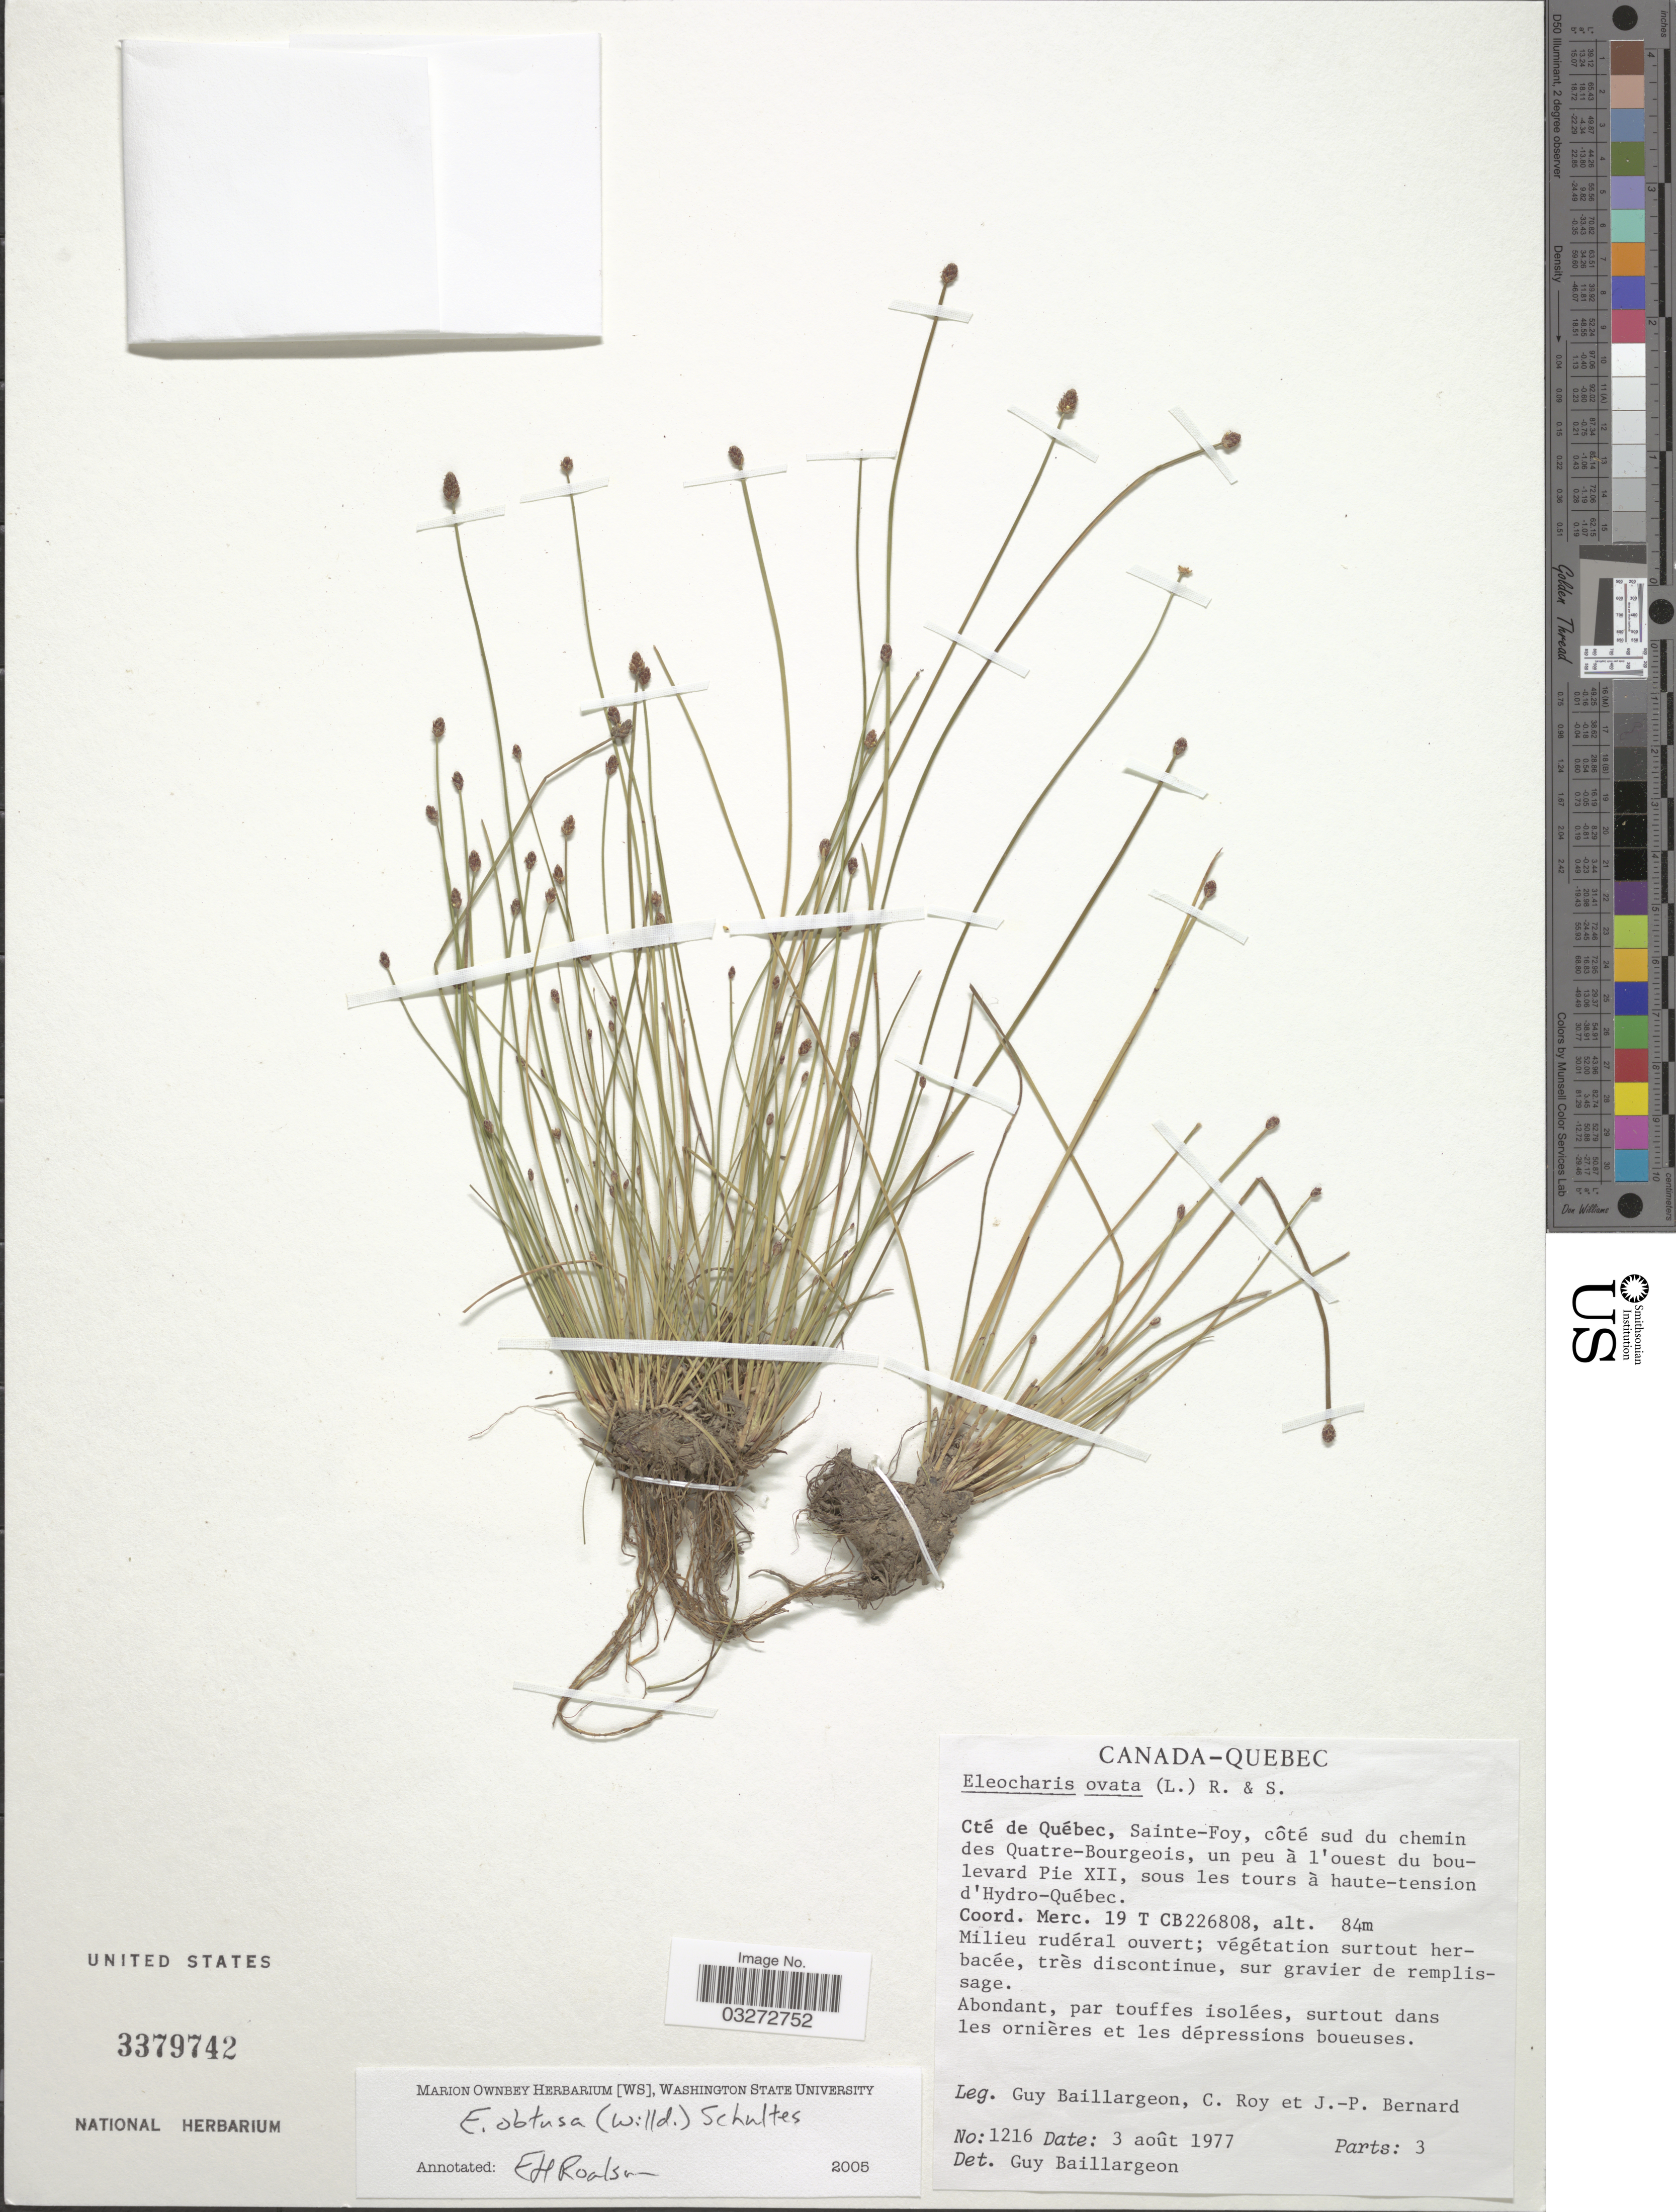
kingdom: Plantae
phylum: Tracheophyta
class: Liliopsida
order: Poales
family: Cyperaceae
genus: Eleocharis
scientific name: Eleocharis obtusa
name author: (Willd.) Schult.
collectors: G. Baillargeon, C. Roy & J.-P. Bernard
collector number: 1216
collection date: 1977-08-03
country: Canada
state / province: Quebec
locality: Cté de Québec, Sainte-Foy, côté sud du chemin des Quatre-Bourgeois, un peu à l'ouest du boulevard Pie XII, sous les toura 1a haute-tension d'Hydro-Québec.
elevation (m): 84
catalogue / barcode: US 3379742